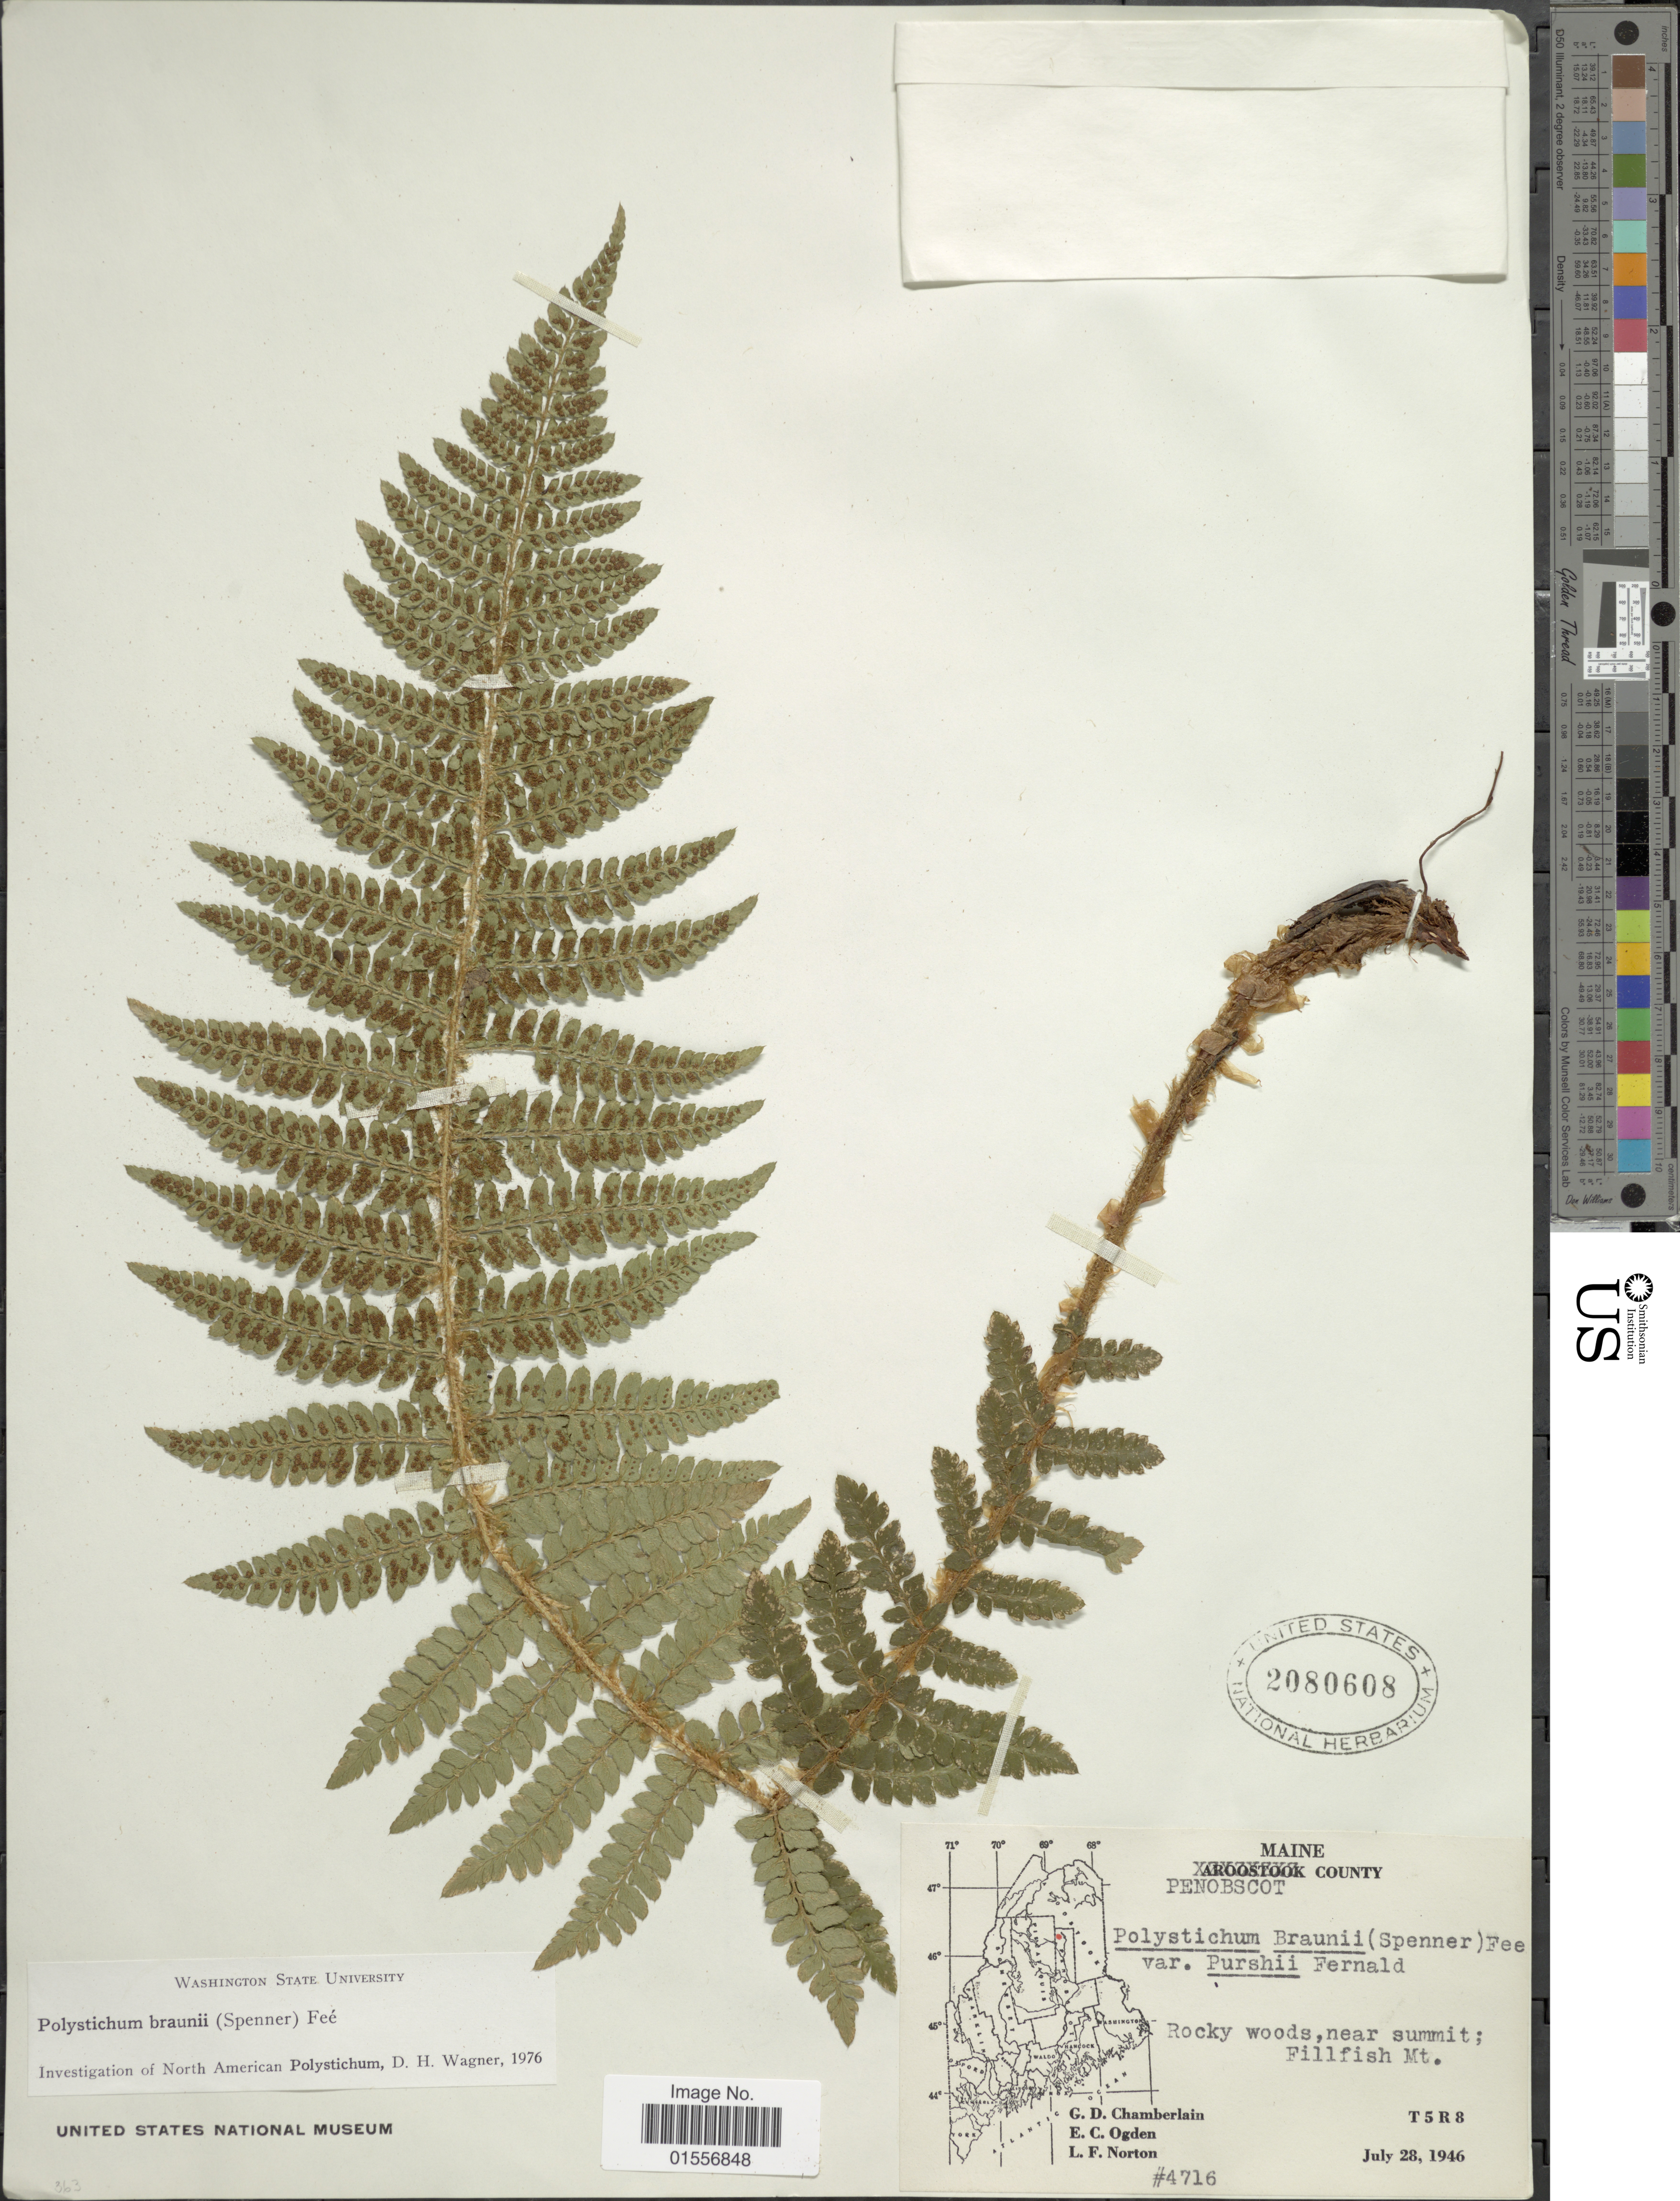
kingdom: Plantae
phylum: Tracheophyta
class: Polypodiopsida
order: Polypodiales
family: Dryopteridaceae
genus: Polystichum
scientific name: Polystichum braunii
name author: (Spenn.) Fée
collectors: G. D. Chamberlain, E. Ogden & L. Norton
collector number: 4716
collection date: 1946-07-28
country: United States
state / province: Maine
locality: Penobscot County, rocky woods, near summit, Fillfish Mt.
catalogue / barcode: US 2080608